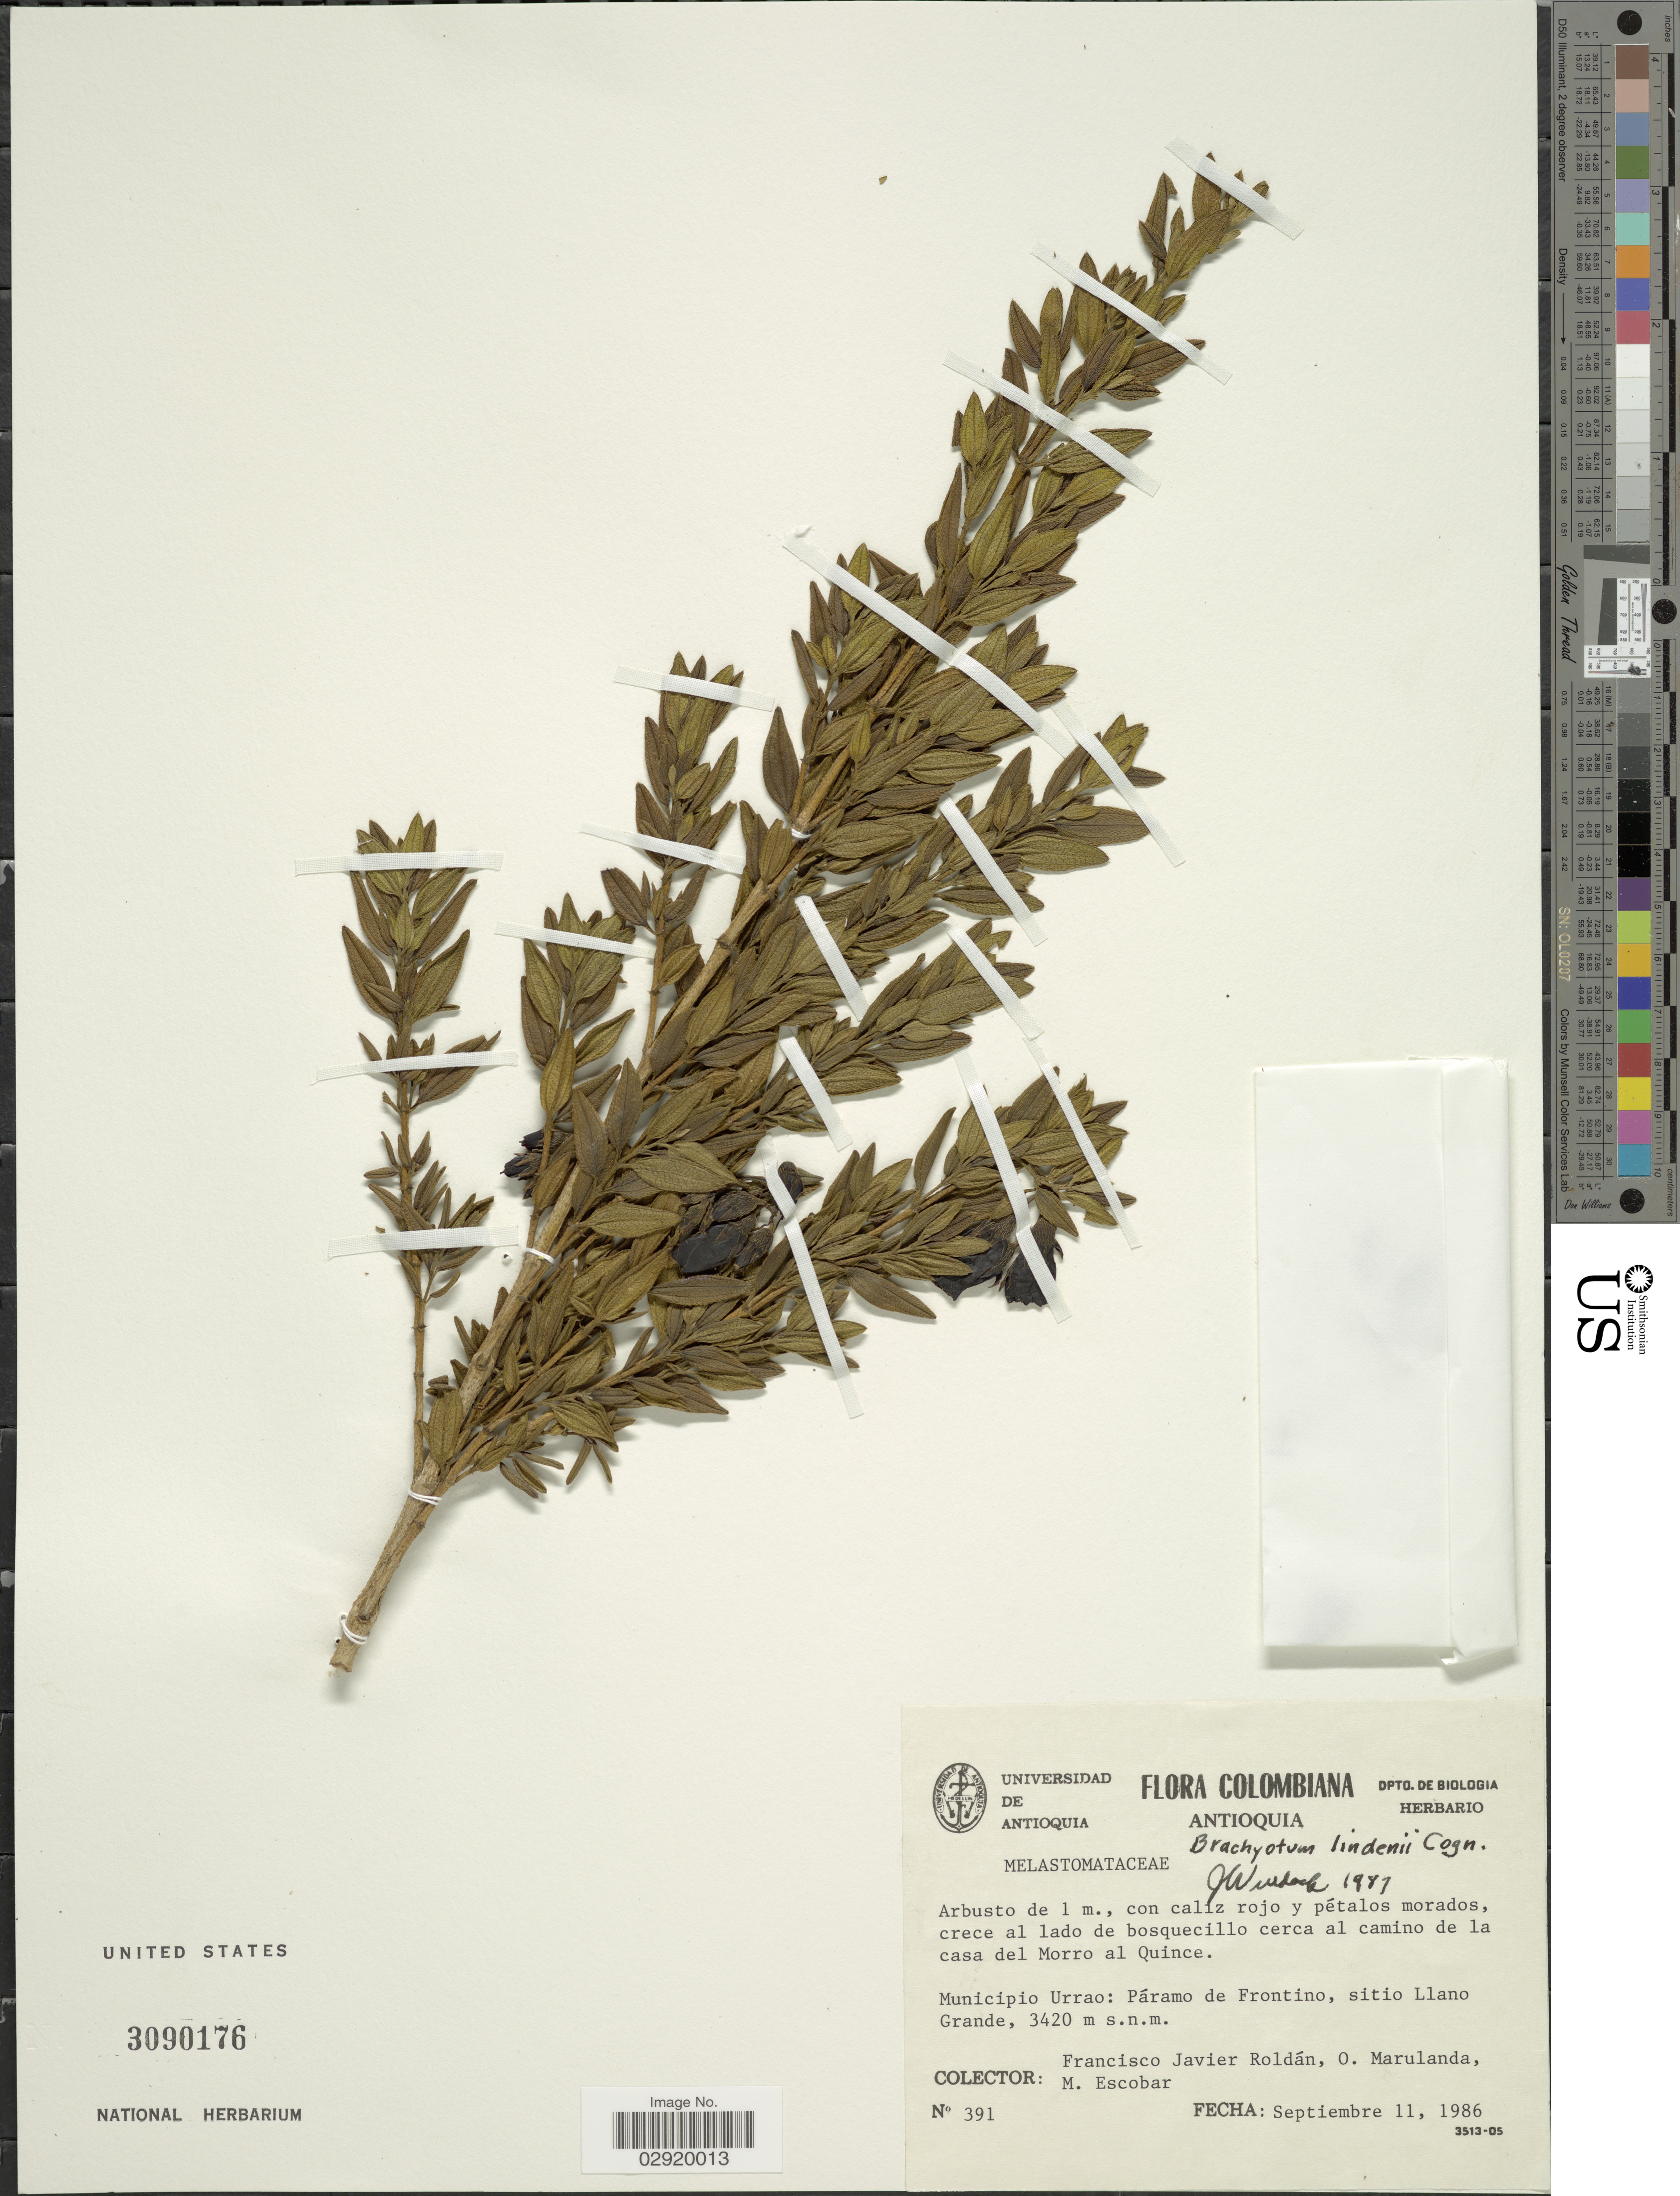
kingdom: Plantae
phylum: Tracheophyta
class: Magnoliopsida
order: Myrtales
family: Melastomataceae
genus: Brachyotum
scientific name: Brachyotum lindenii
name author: Cogn.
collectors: F. J. Roldán, O. Marulanda & M. Escobar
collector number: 391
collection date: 1986-09-11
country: Colombia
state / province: Antioquia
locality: Crece al aldo de bosquecillo cerca al camino de la casa del Morro al Quince. Municipio Urrao: Páramo de Frontino, sitio Llano Grande.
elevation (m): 3420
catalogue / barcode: US 3090176